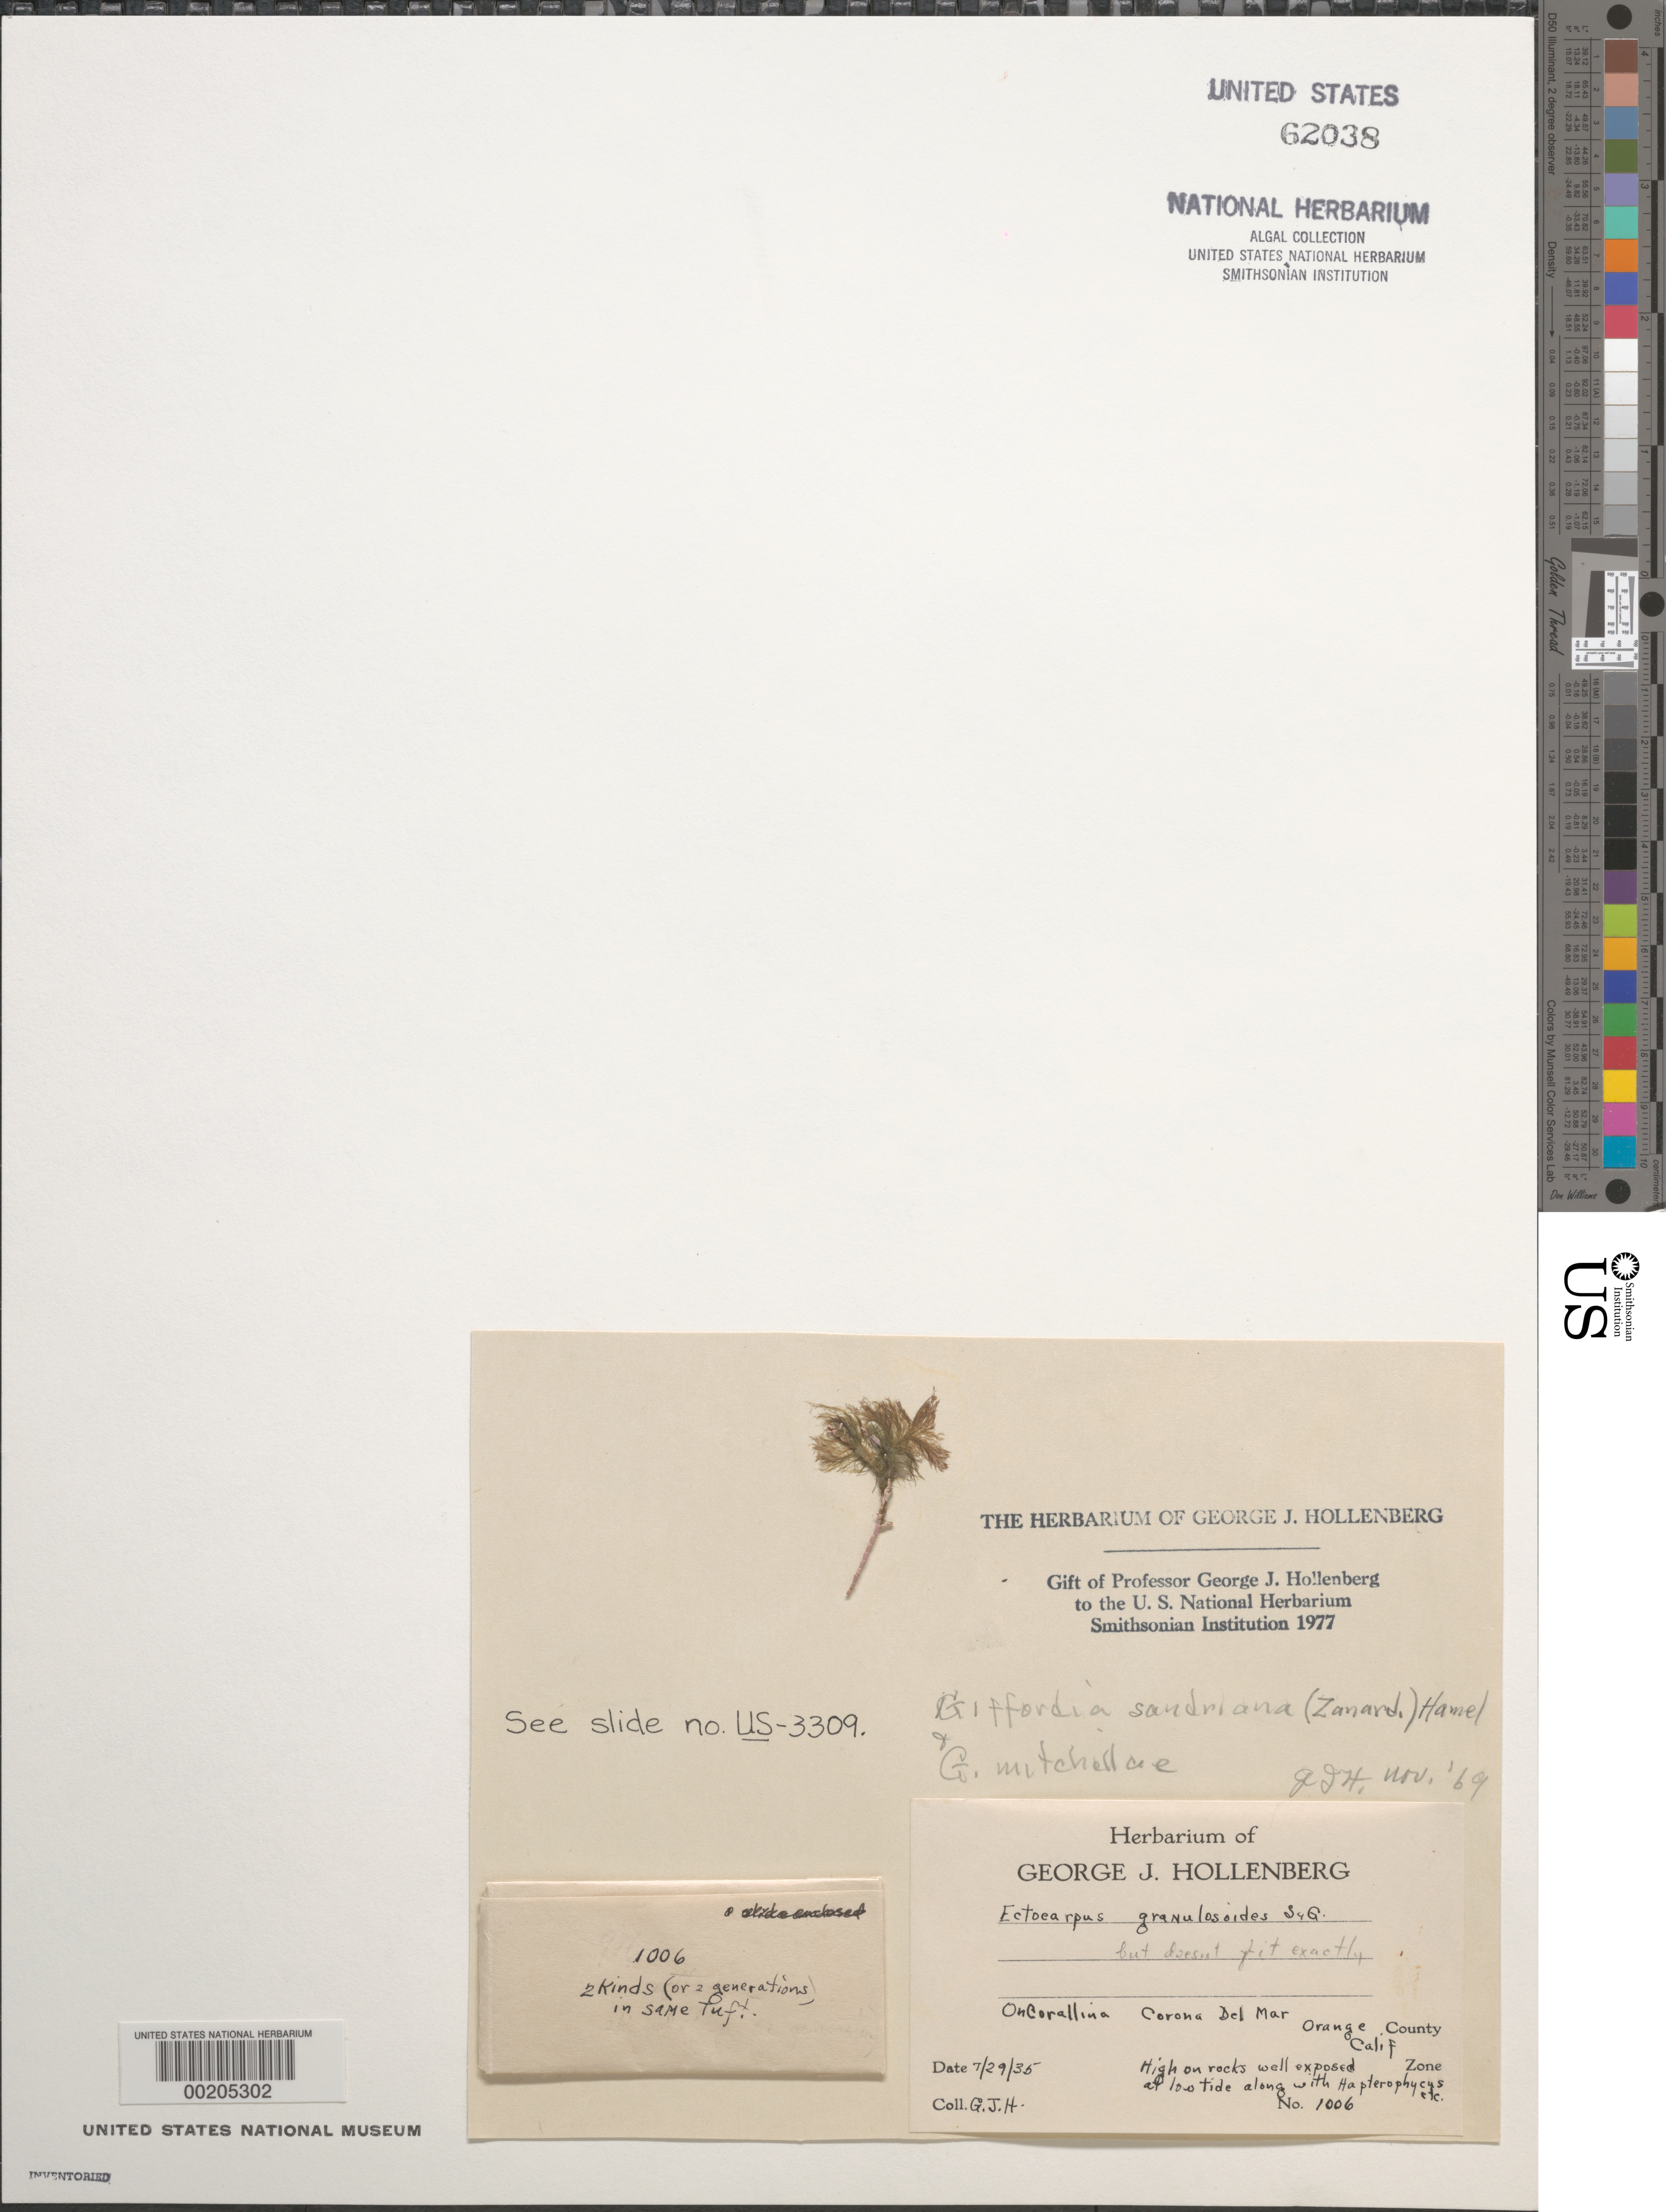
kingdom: Chromista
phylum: Ochrophyta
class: Phaeophyceae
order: Ectocarpales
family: Acinetosporaceae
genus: Hincksia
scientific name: Hincksia sandriana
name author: (Zanardini) P.C. Silva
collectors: G. Hollenberg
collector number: GJH 1006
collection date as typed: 29 Jul 1935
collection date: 1935-07-29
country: United States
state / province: California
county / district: Orange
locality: Corona del Mar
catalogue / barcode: US 62038